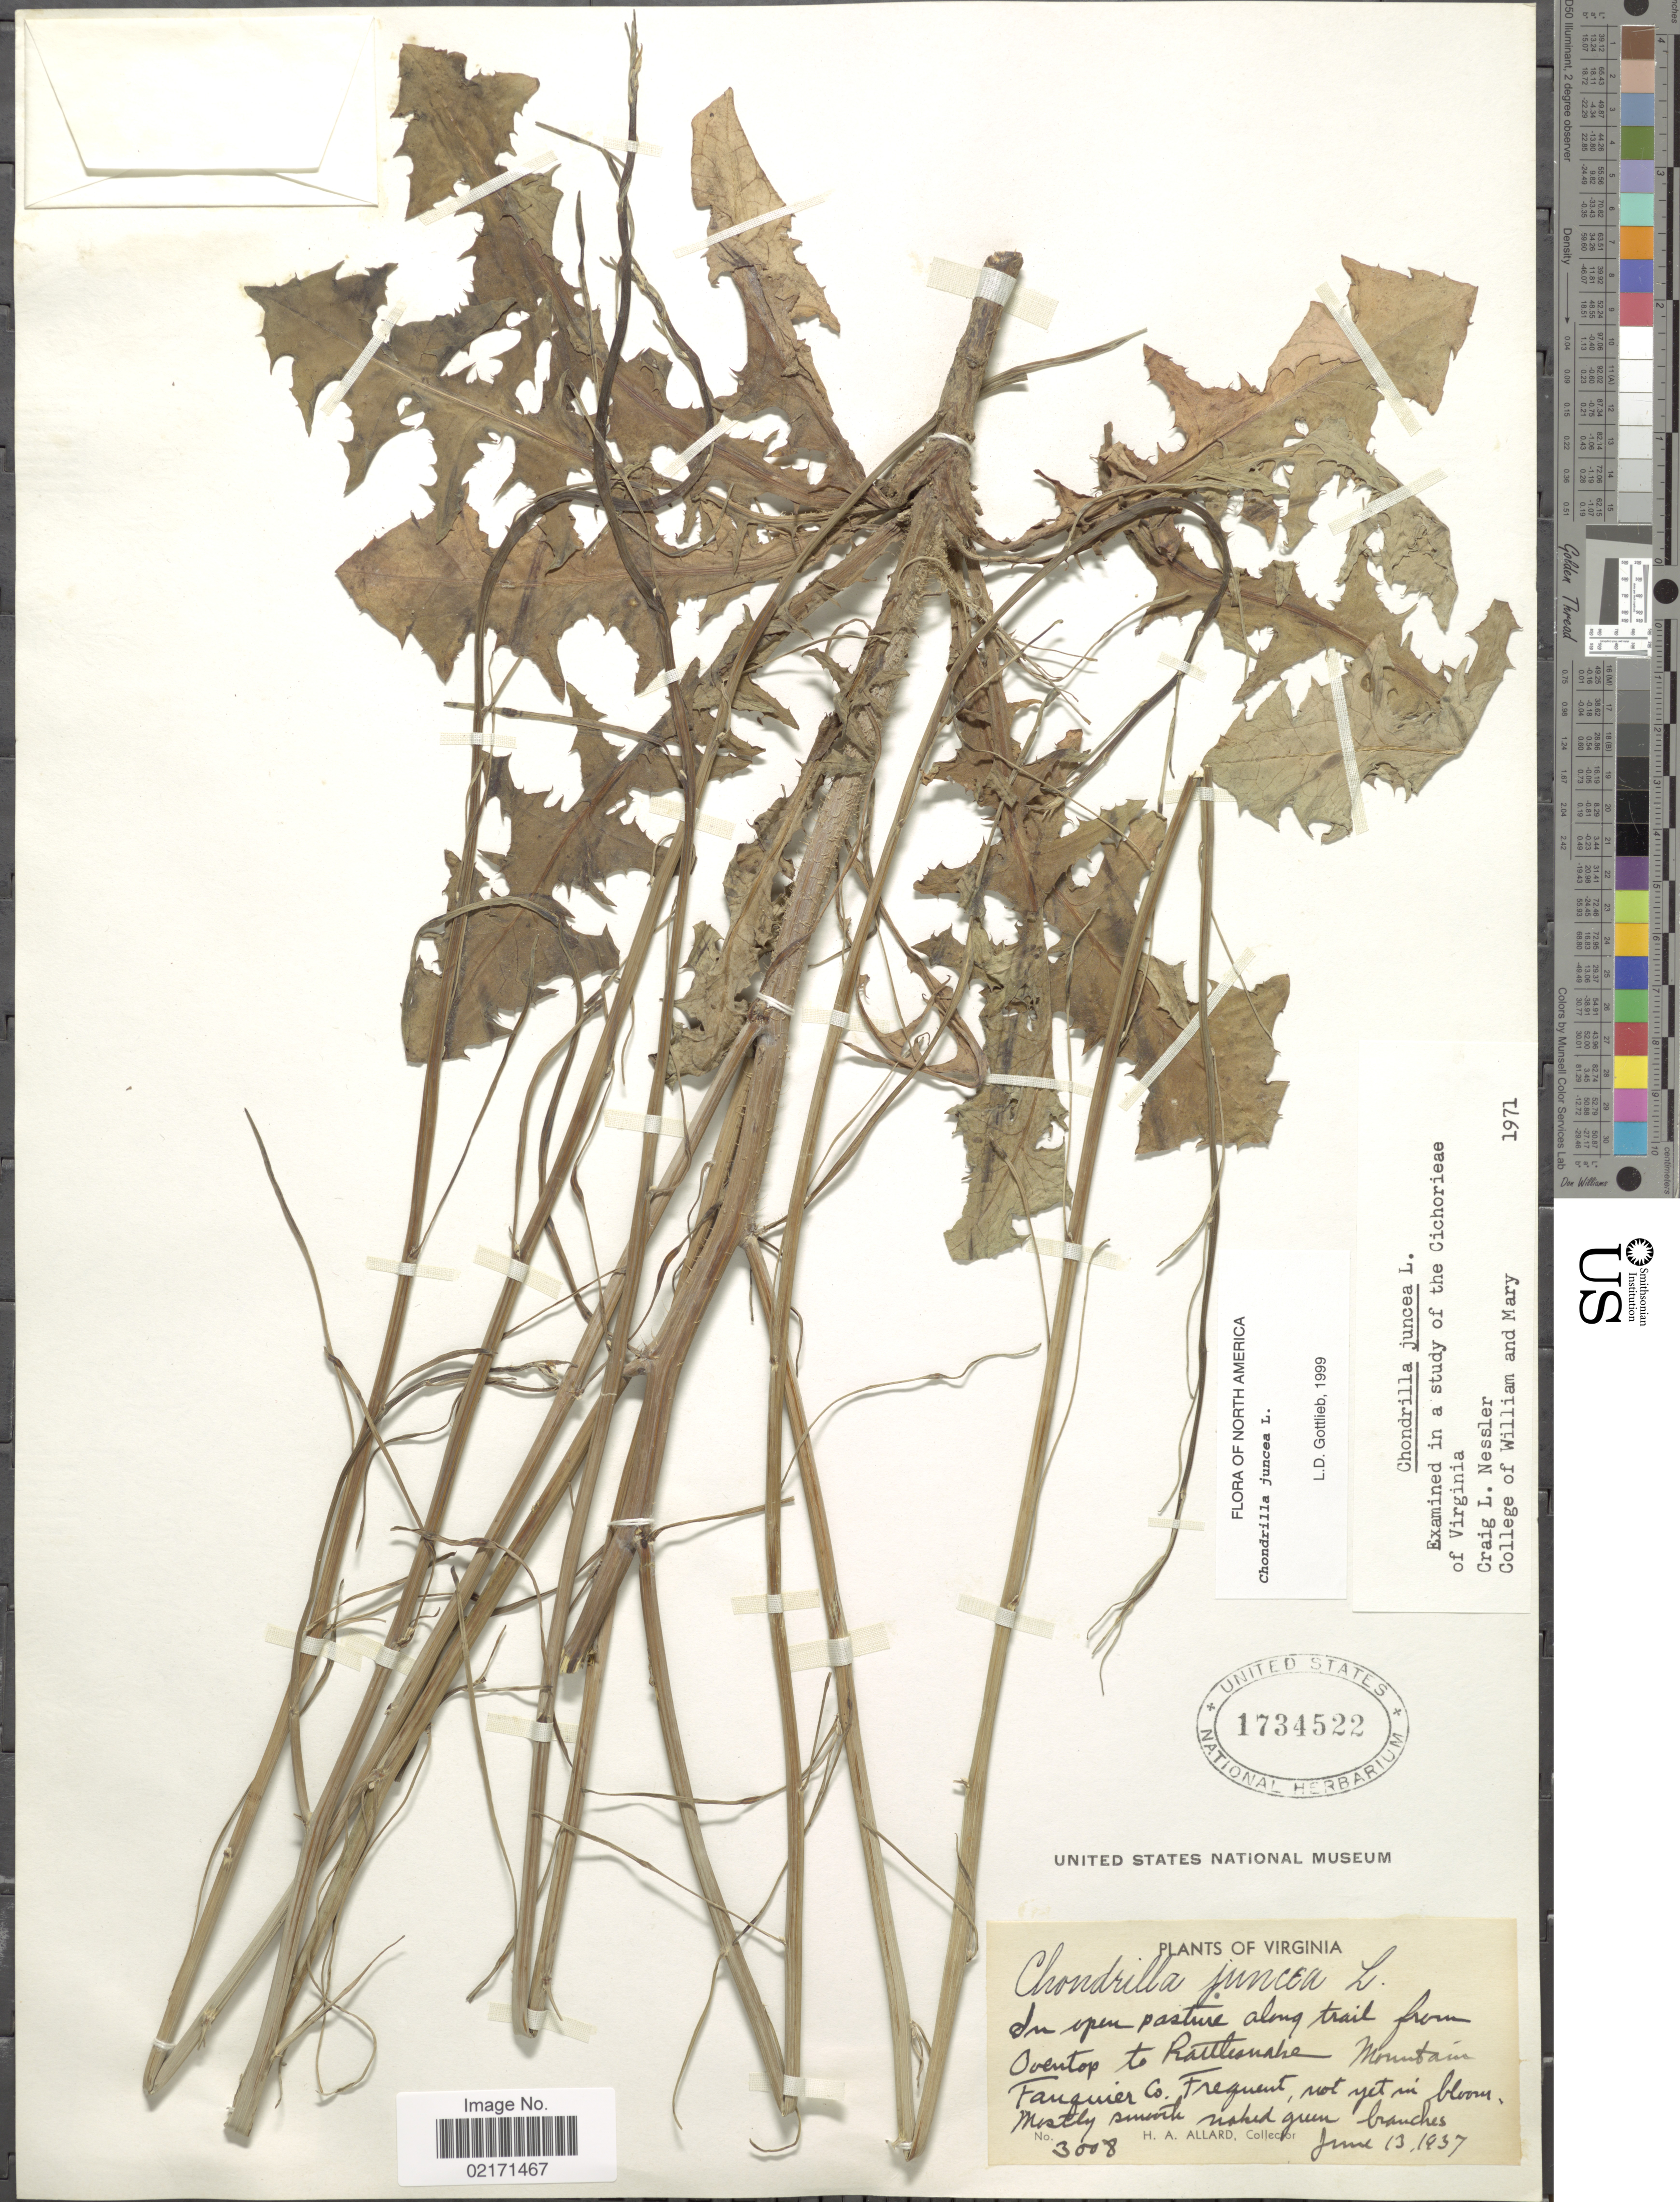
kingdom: Plantae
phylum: Tracheophyta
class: Magnoliopsida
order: Asterales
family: Asteraceae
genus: Chondrilla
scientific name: Chondrilla juncea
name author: L.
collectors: H. A. Allard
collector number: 3008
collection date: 1937-06-13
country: United States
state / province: Virginia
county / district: Fauquier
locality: In open pasture along trail from Oventop to Rattlesnake Mountain, Fauquier Co.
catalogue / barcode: US 1734522